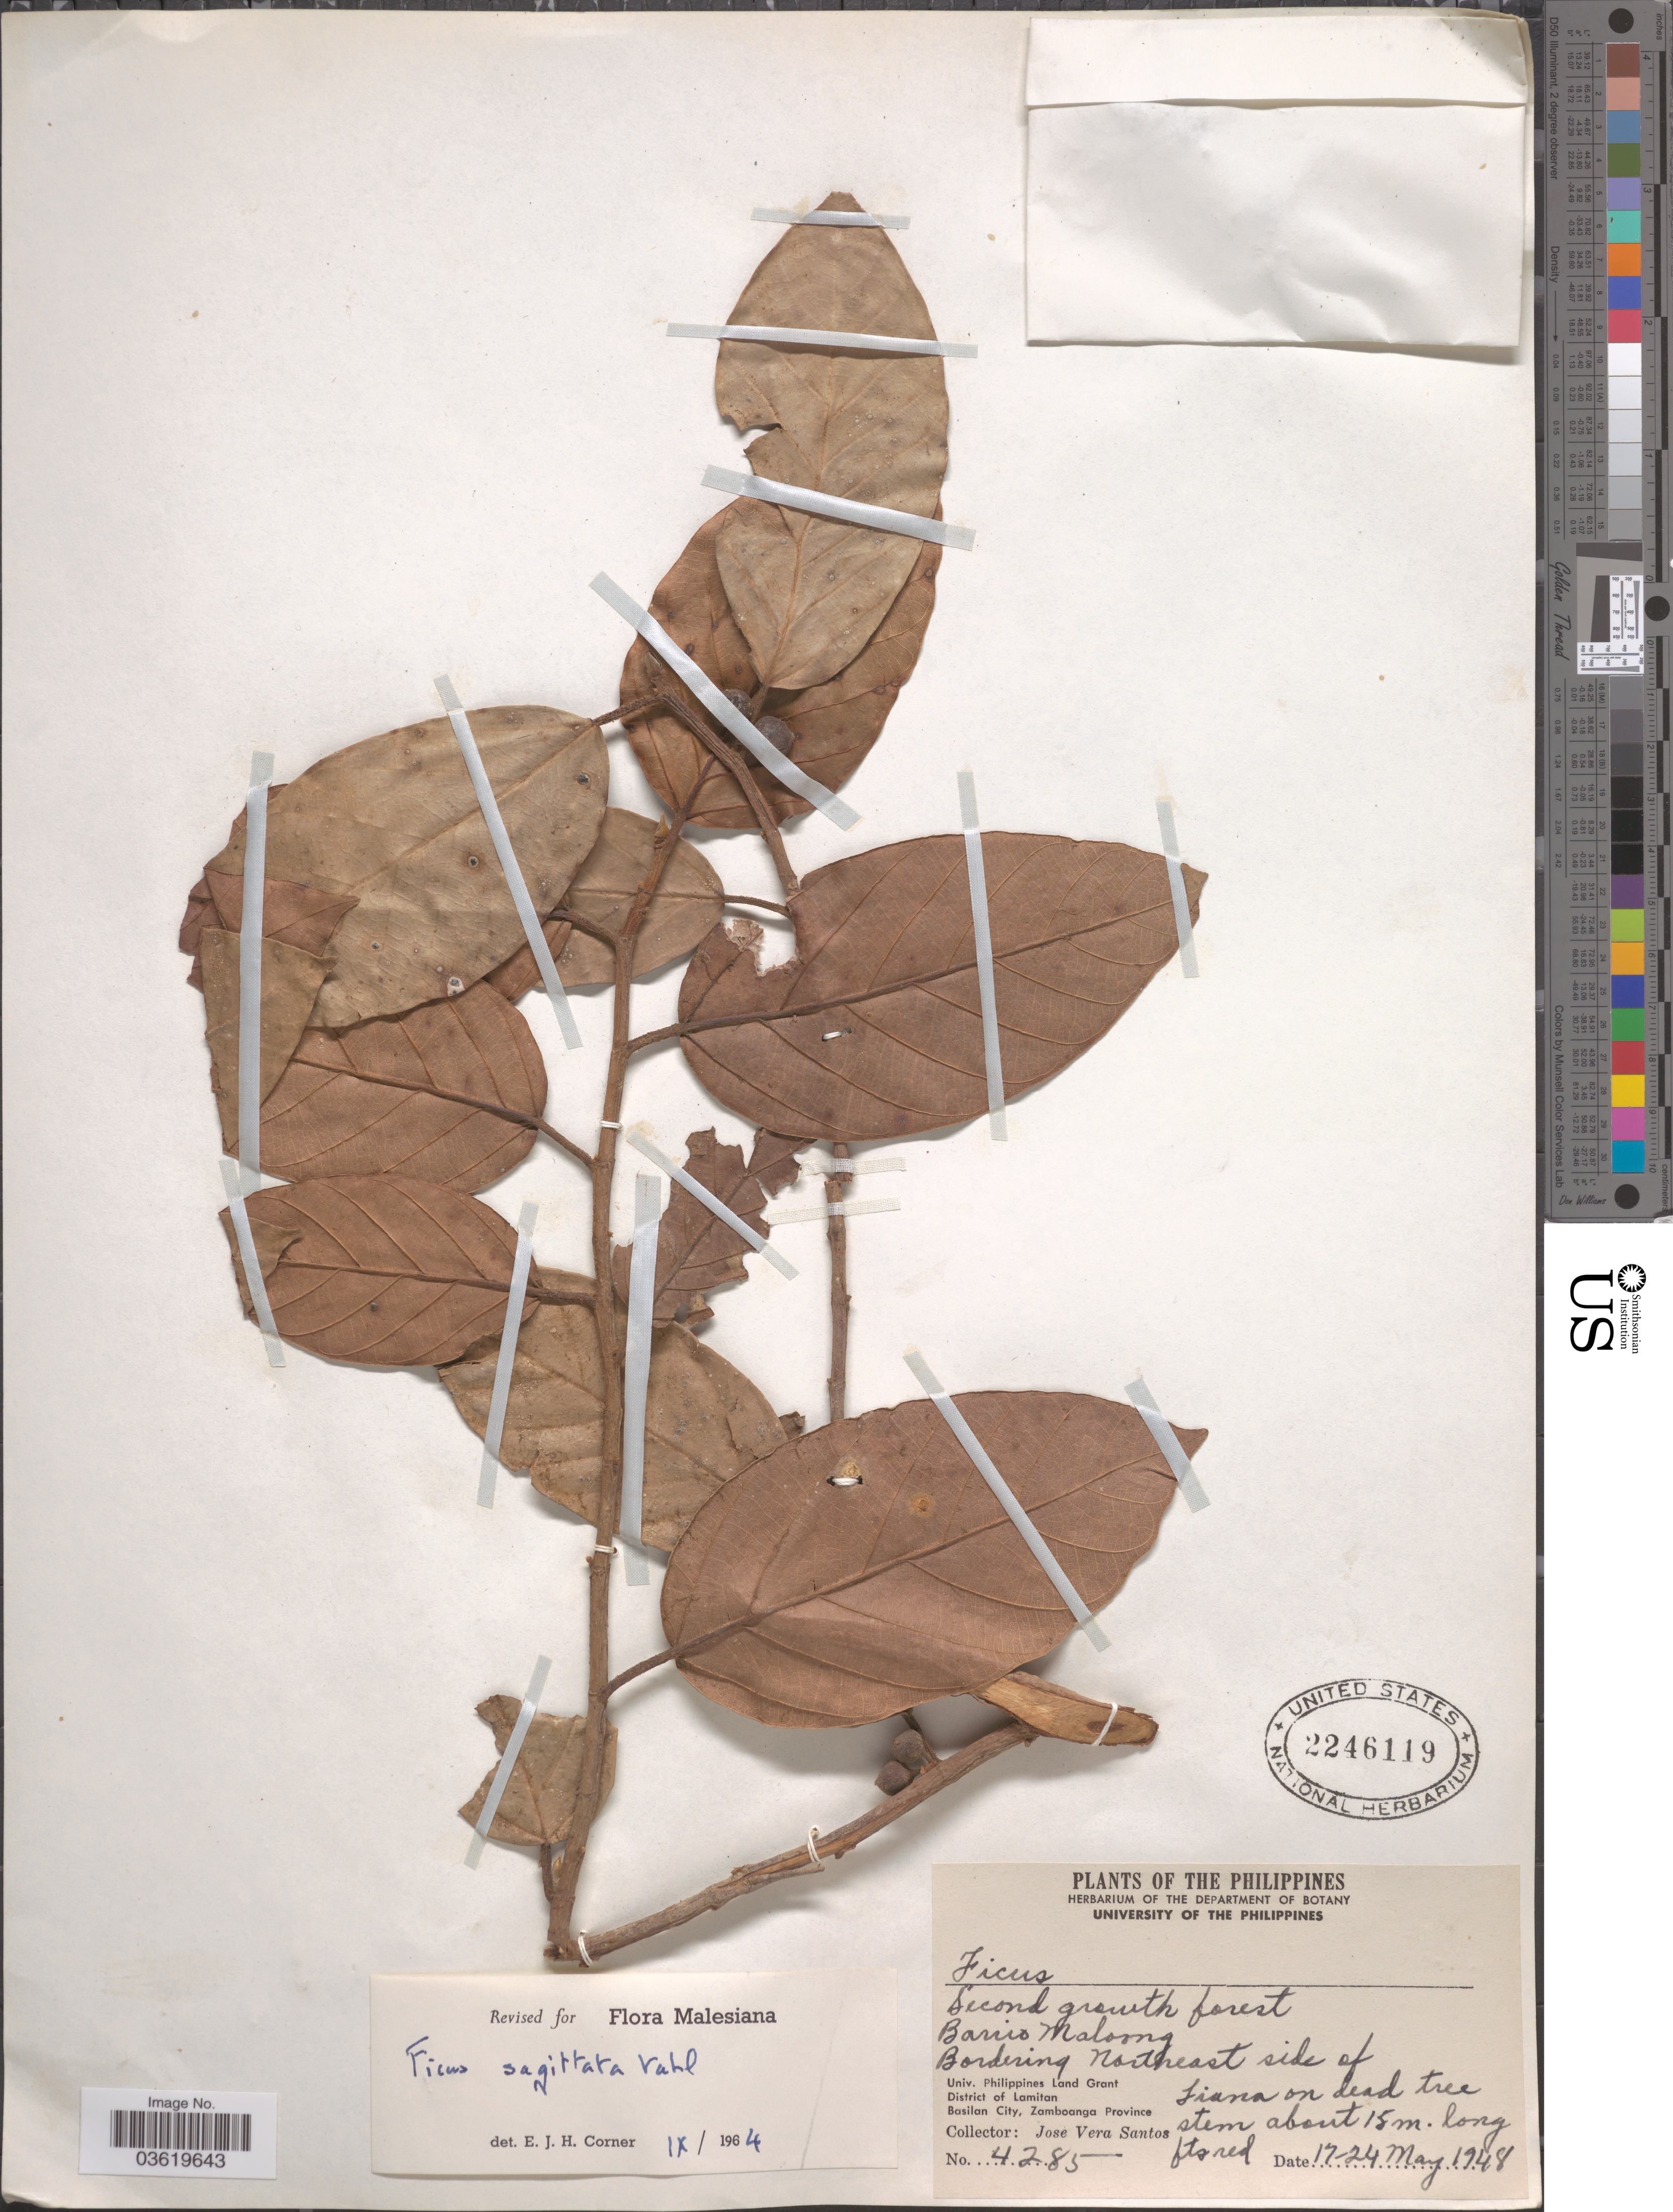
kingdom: Plantae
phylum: Tracheophyta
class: Magnoliopsida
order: Rosales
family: Moraceae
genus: Ficus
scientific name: Ficus sagittata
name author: Vahl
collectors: J. V. Santos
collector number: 4285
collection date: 1948-05-17/1948-05-24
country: Philippines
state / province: Muslim Mindanao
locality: Barrio Maloong. Bordering Northeast side of. Univ. Philippines Land Grant. District of Lamitan. Basilan City, Zamboanga Province.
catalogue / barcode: US 2246119